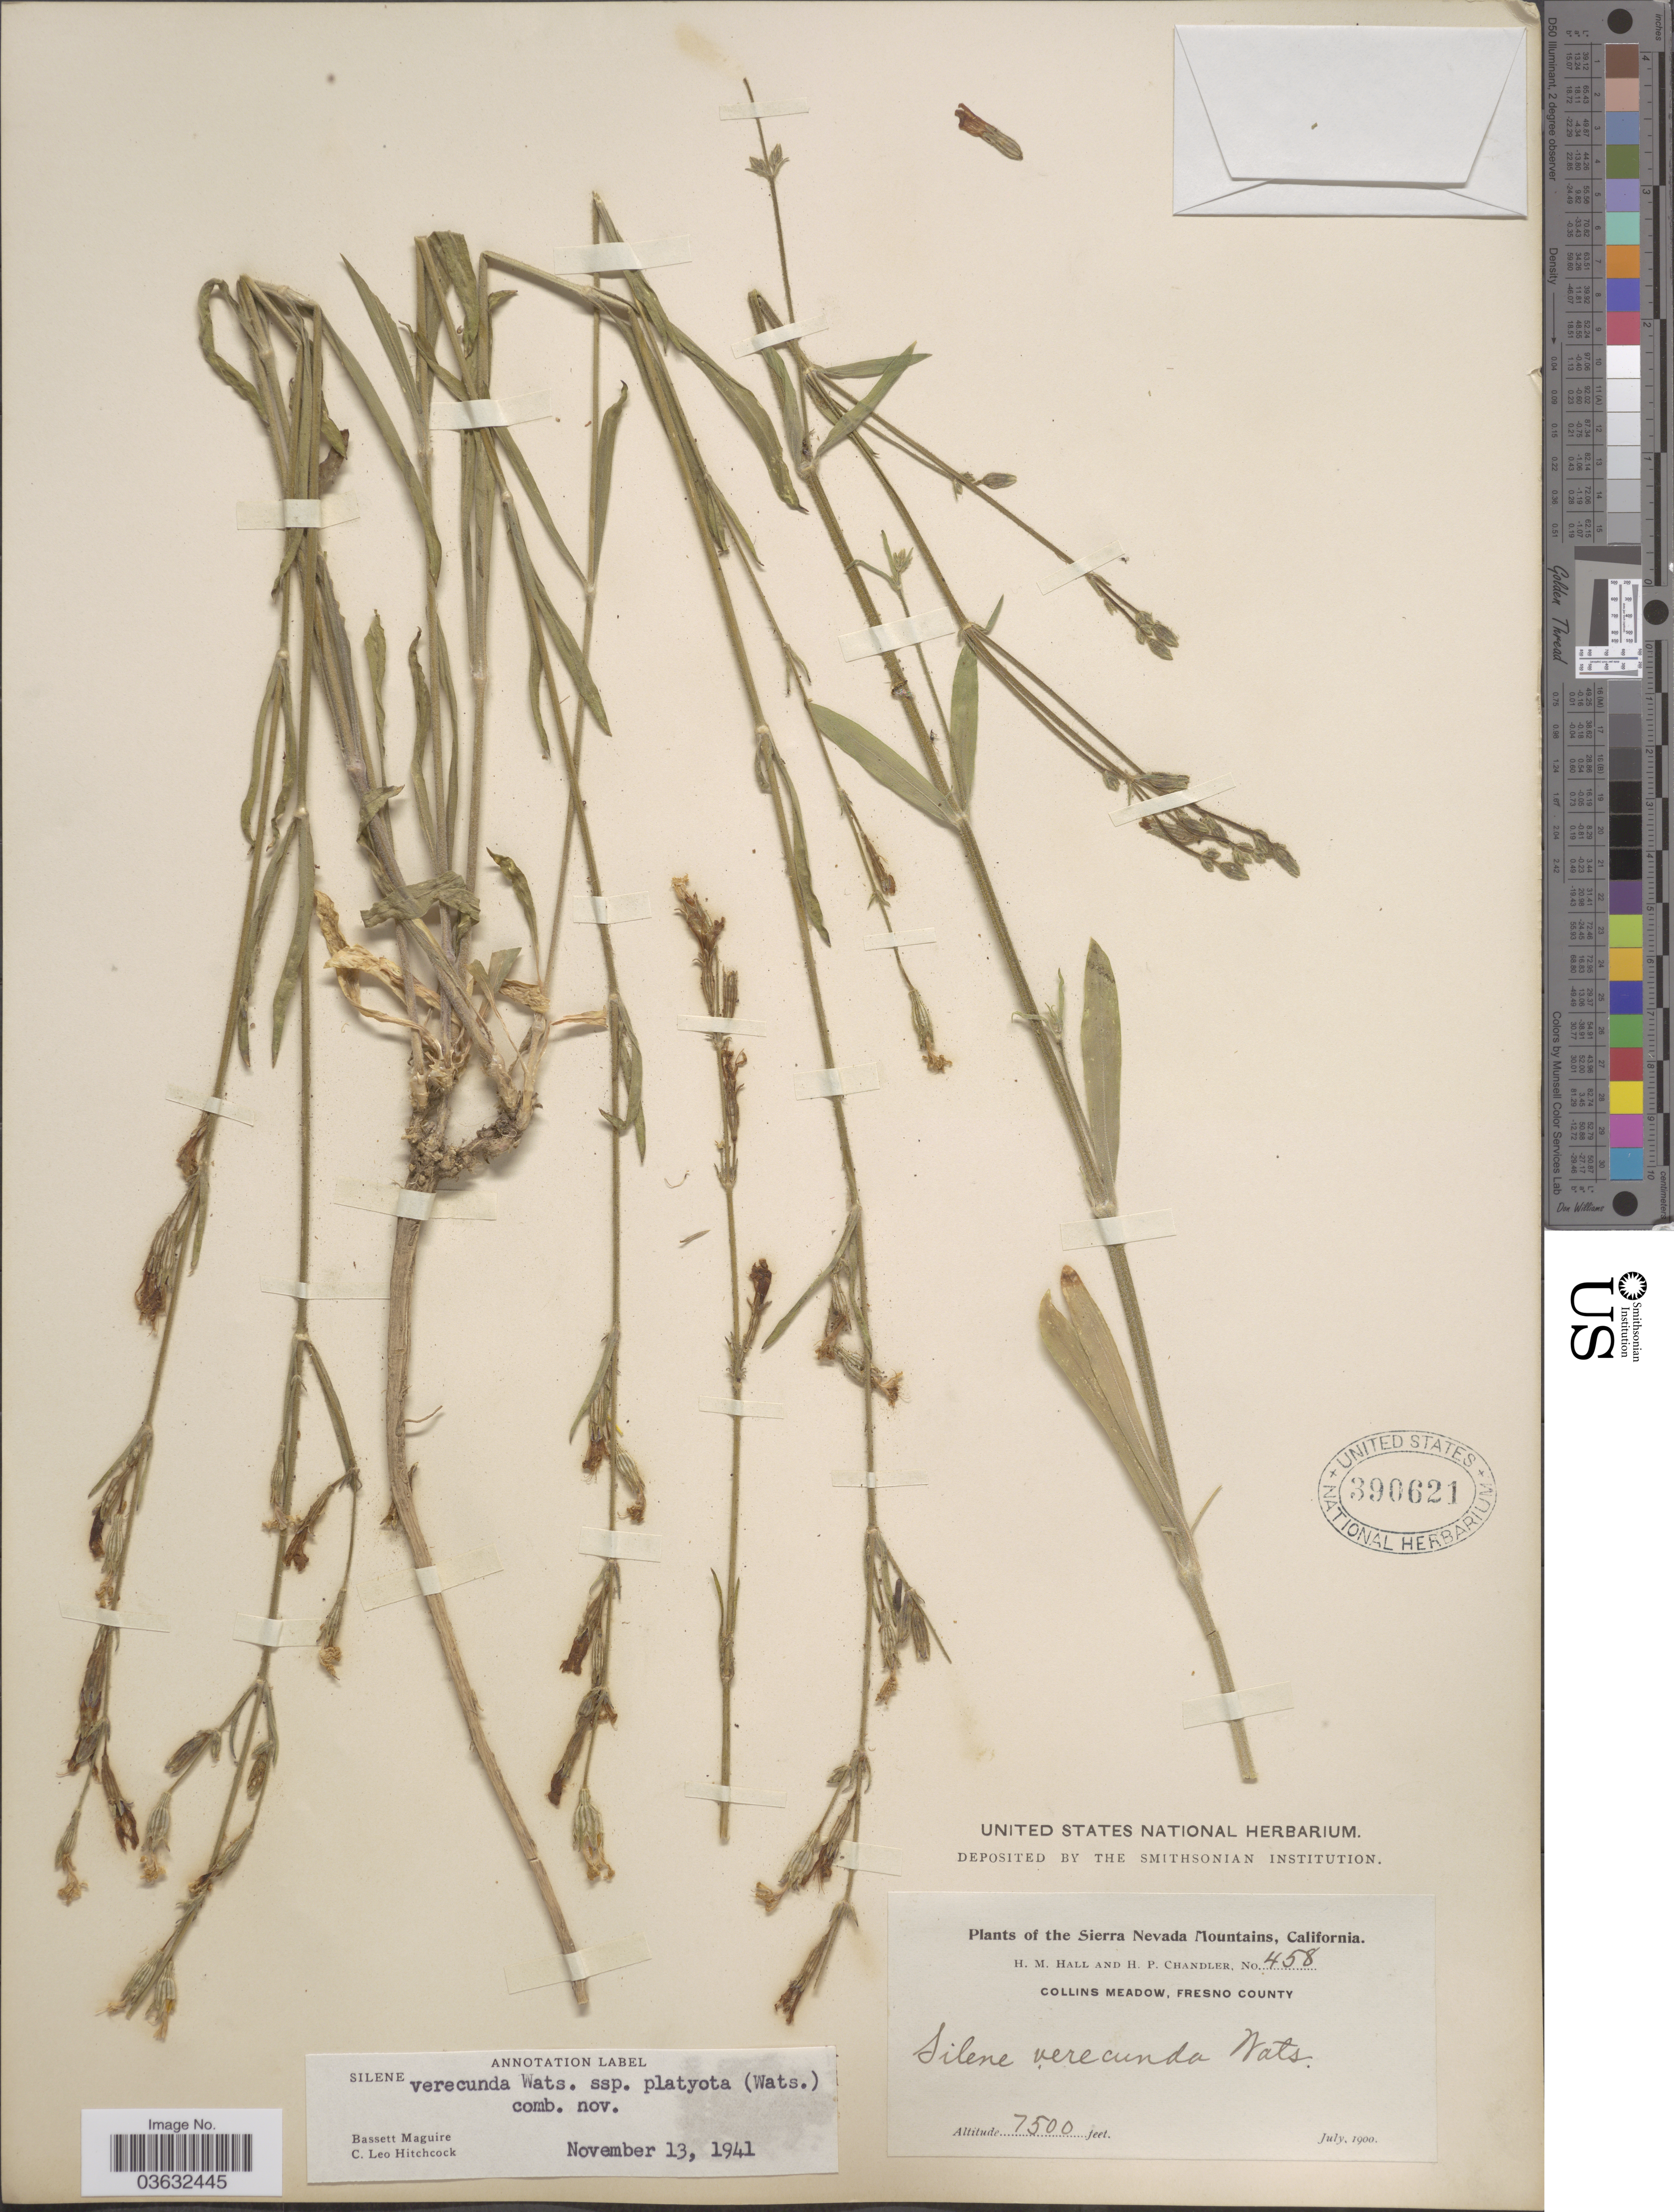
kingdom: Plantae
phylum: Tracheophyta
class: Magnoliopsida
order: Caryophyllales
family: Caryophyllaceae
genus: Silene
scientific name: Silene verecunda subsp. platyota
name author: (S. Watson) C.L. Hitchc. & Maguire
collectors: H. M. Hall & H. Chandler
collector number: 458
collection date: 1900-07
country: United States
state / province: California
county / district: Fresno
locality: The Sierra Nevada Mountains. Collins Meadow, Fresno County.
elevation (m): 2286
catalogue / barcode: US 390621